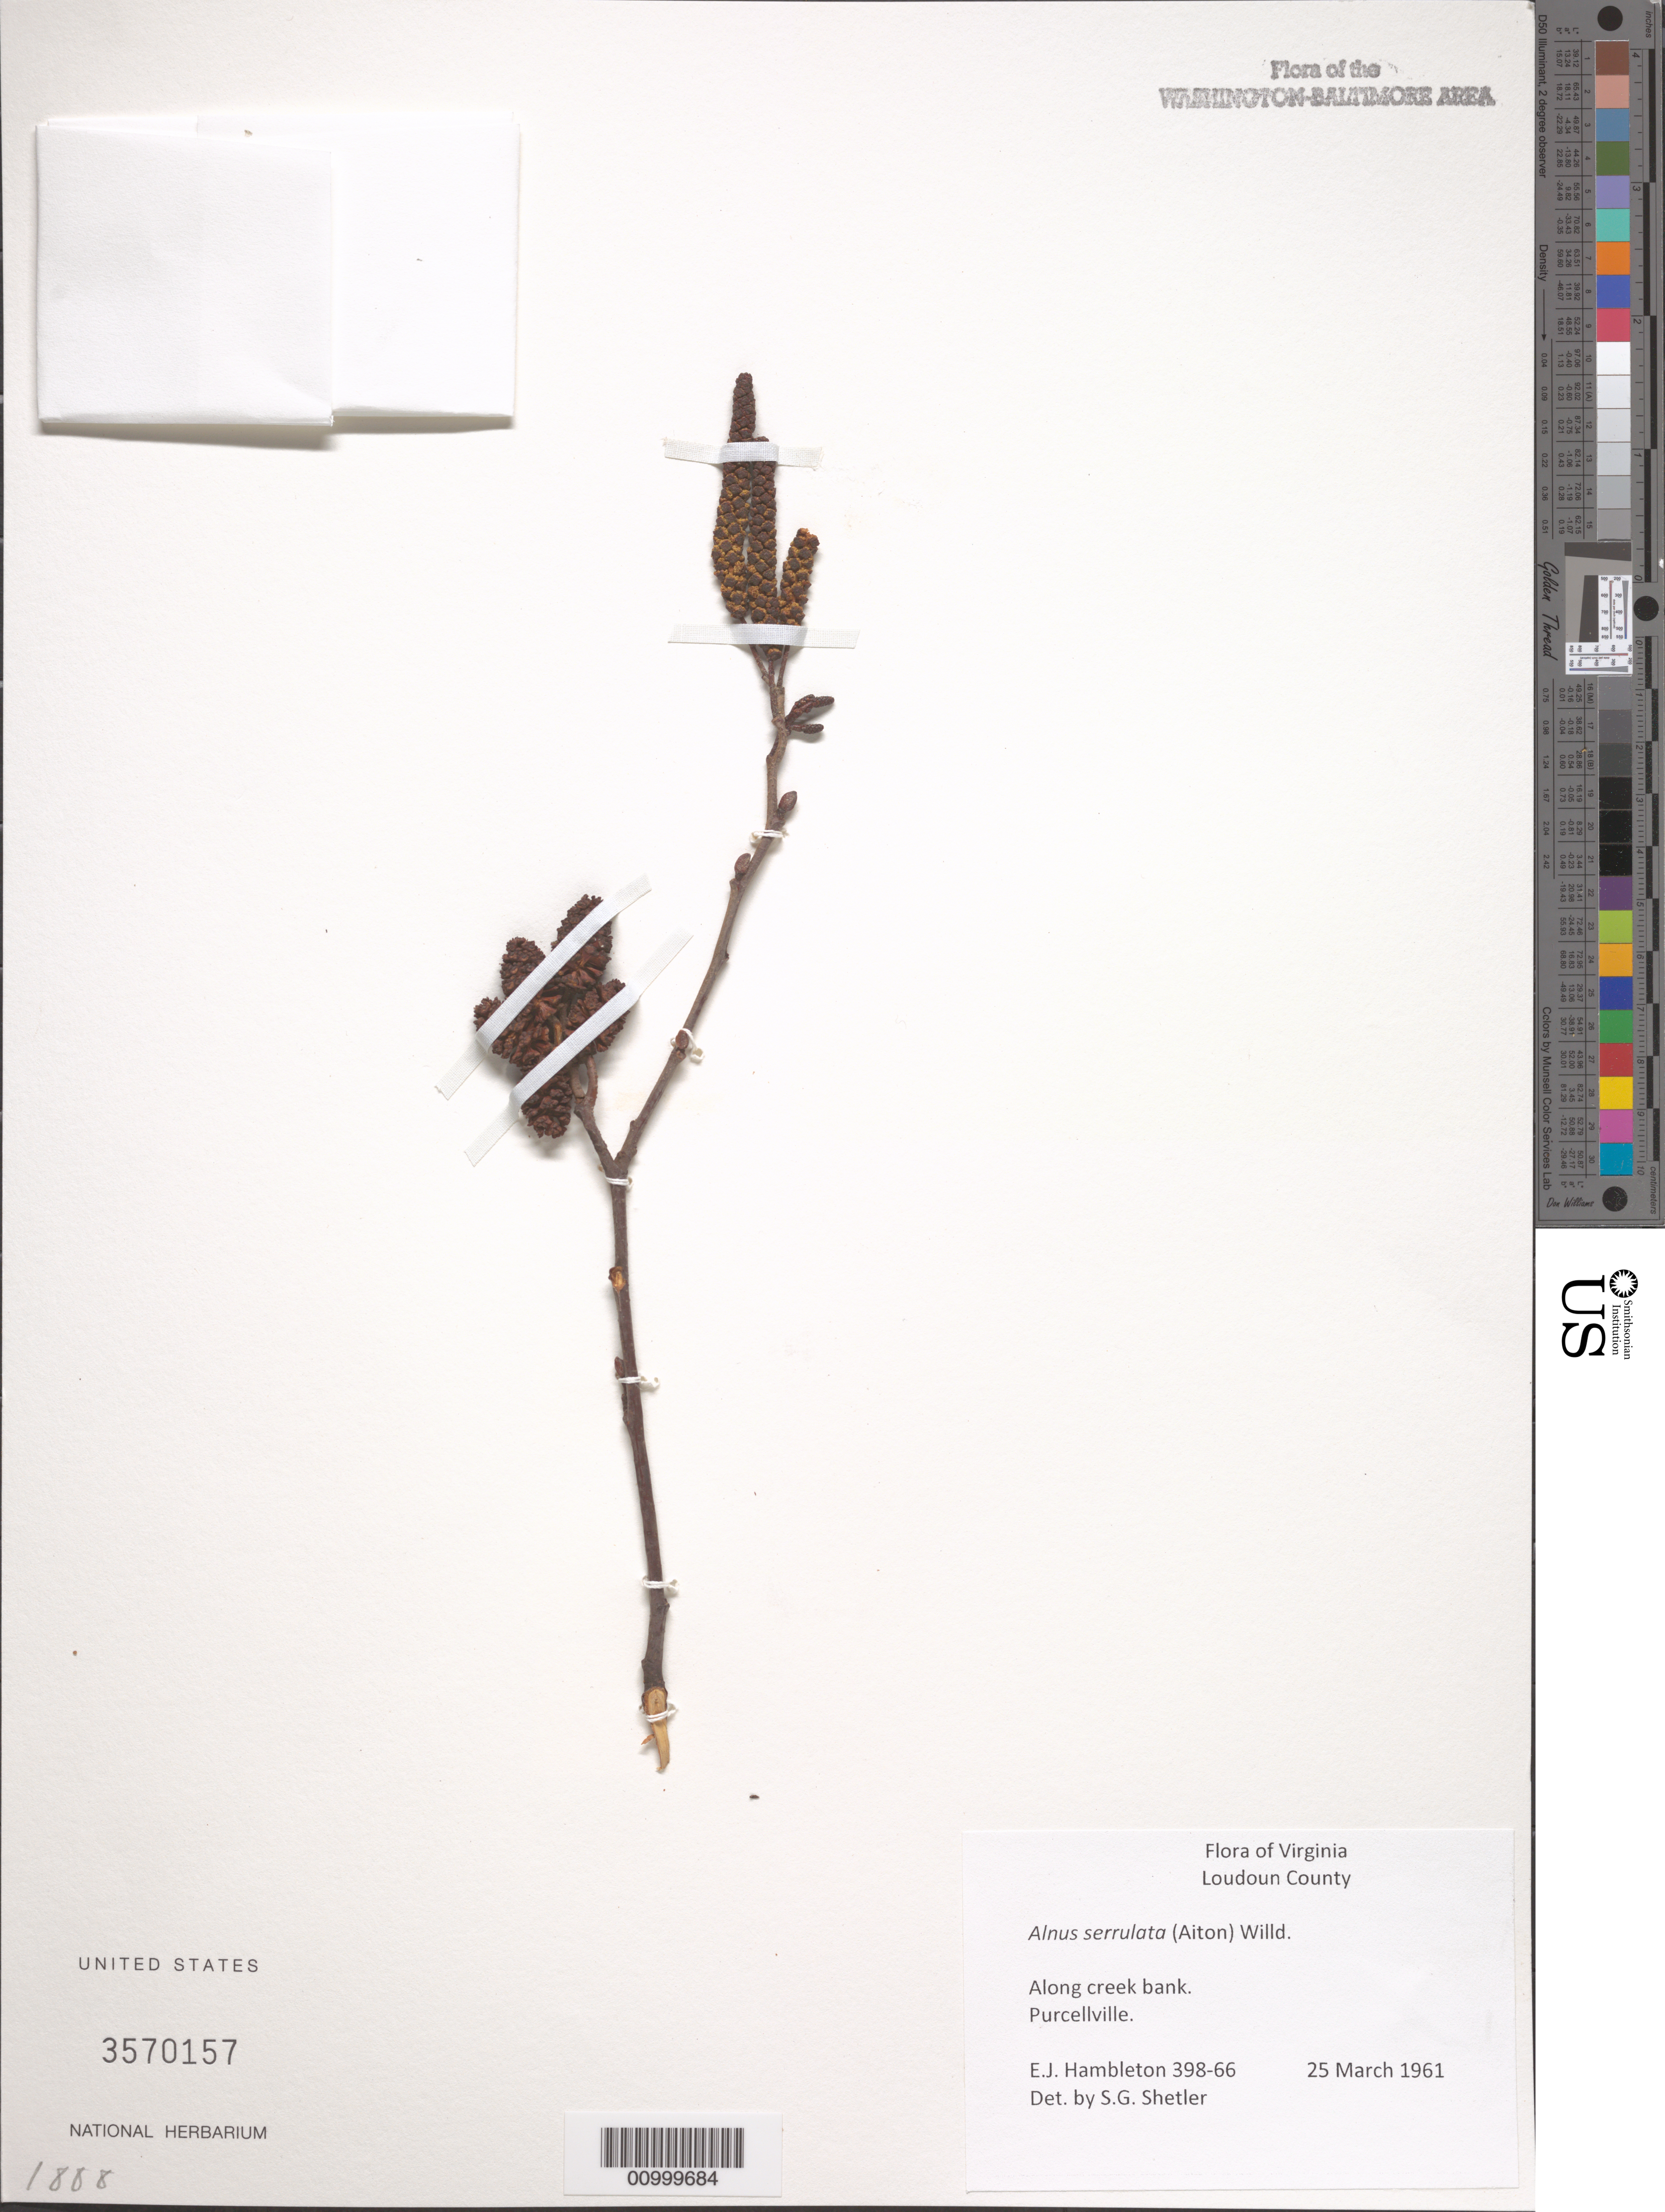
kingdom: Plantae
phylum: Tracheophyta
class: Magnoliopsida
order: Fagales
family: Betulaceae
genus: Alnus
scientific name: Alnus serrulata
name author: (Aiton) Willd.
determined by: Shetler, Stanwyn G., (US), NMNH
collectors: E. Hambleton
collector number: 398-66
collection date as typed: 25 March 1961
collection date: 1961-03-25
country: United States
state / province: Virginia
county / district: Loudoun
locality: Purcellville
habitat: Along creek bank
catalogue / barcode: US 3570157